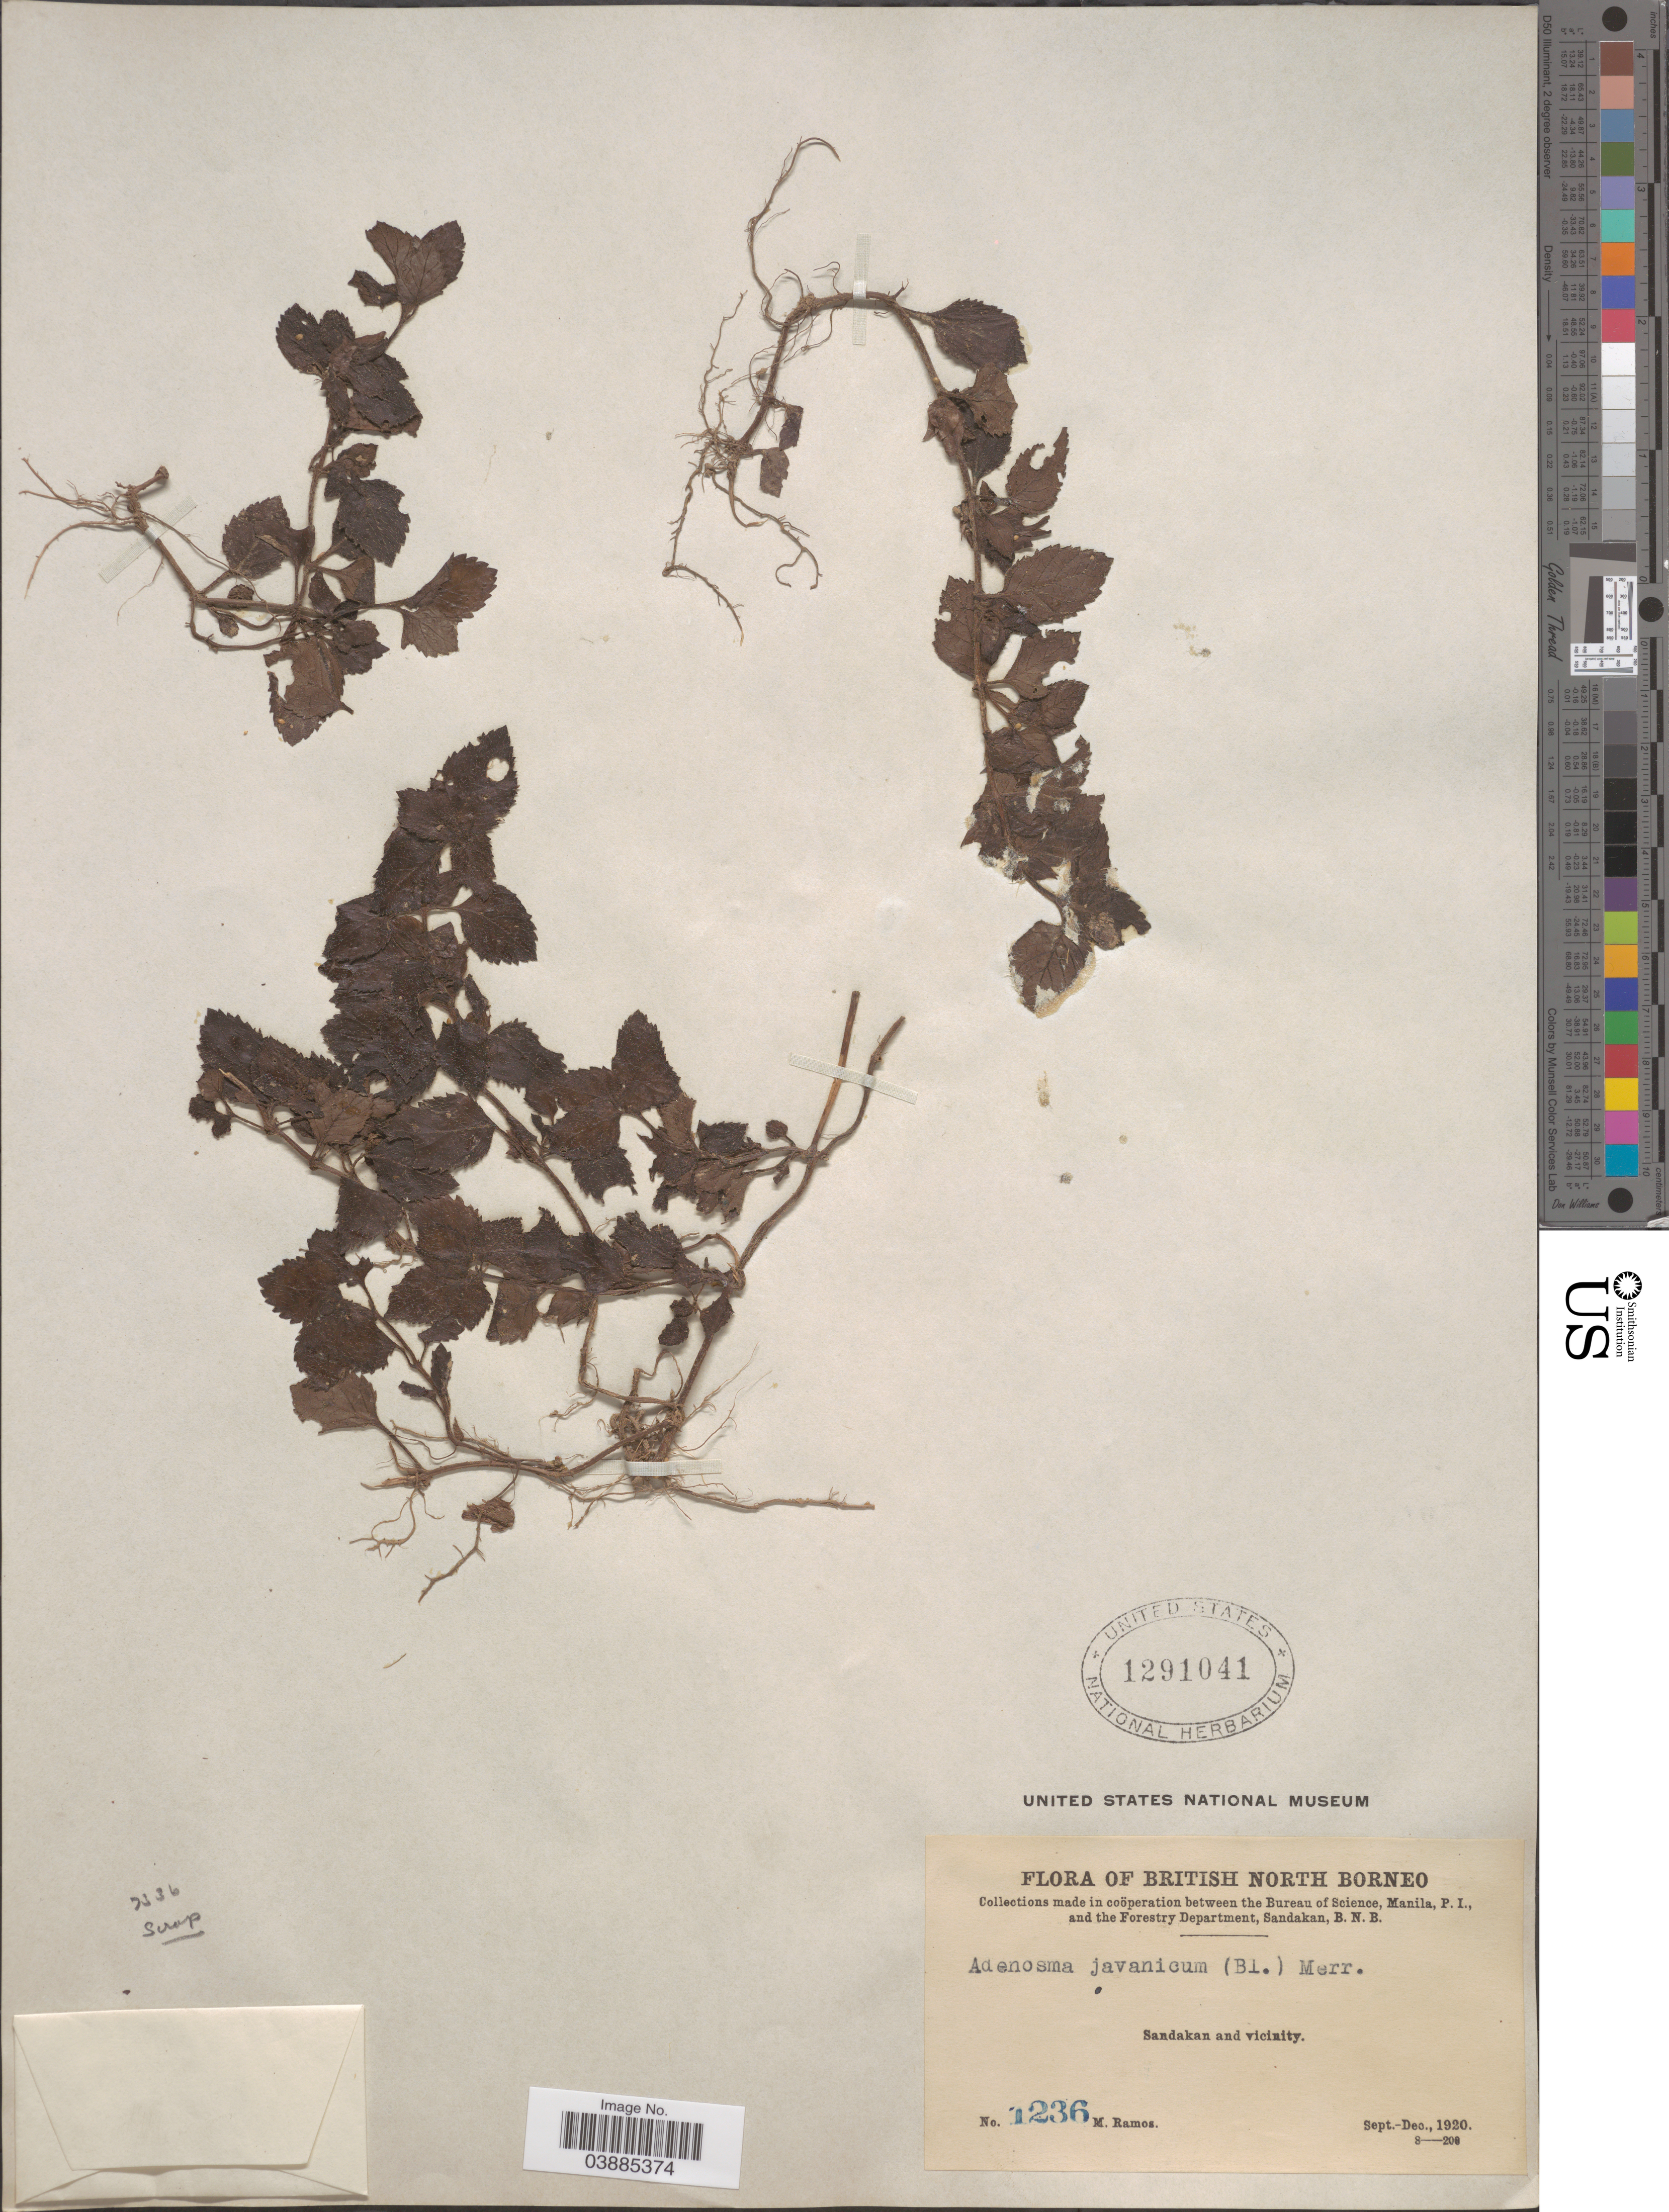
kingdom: Plantae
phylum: Tracheophyta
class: Magnoliopsida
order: Lamiales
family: Plantaginaceae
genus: Adenosma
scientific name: Adenosma javanicum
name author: (Blume) Koord.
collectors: M. Ramos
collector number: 1236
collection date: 1920-09/1920-12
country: Malaysia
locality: British North Borneo. Sandakan and vicinity.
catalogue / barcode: US 1291041